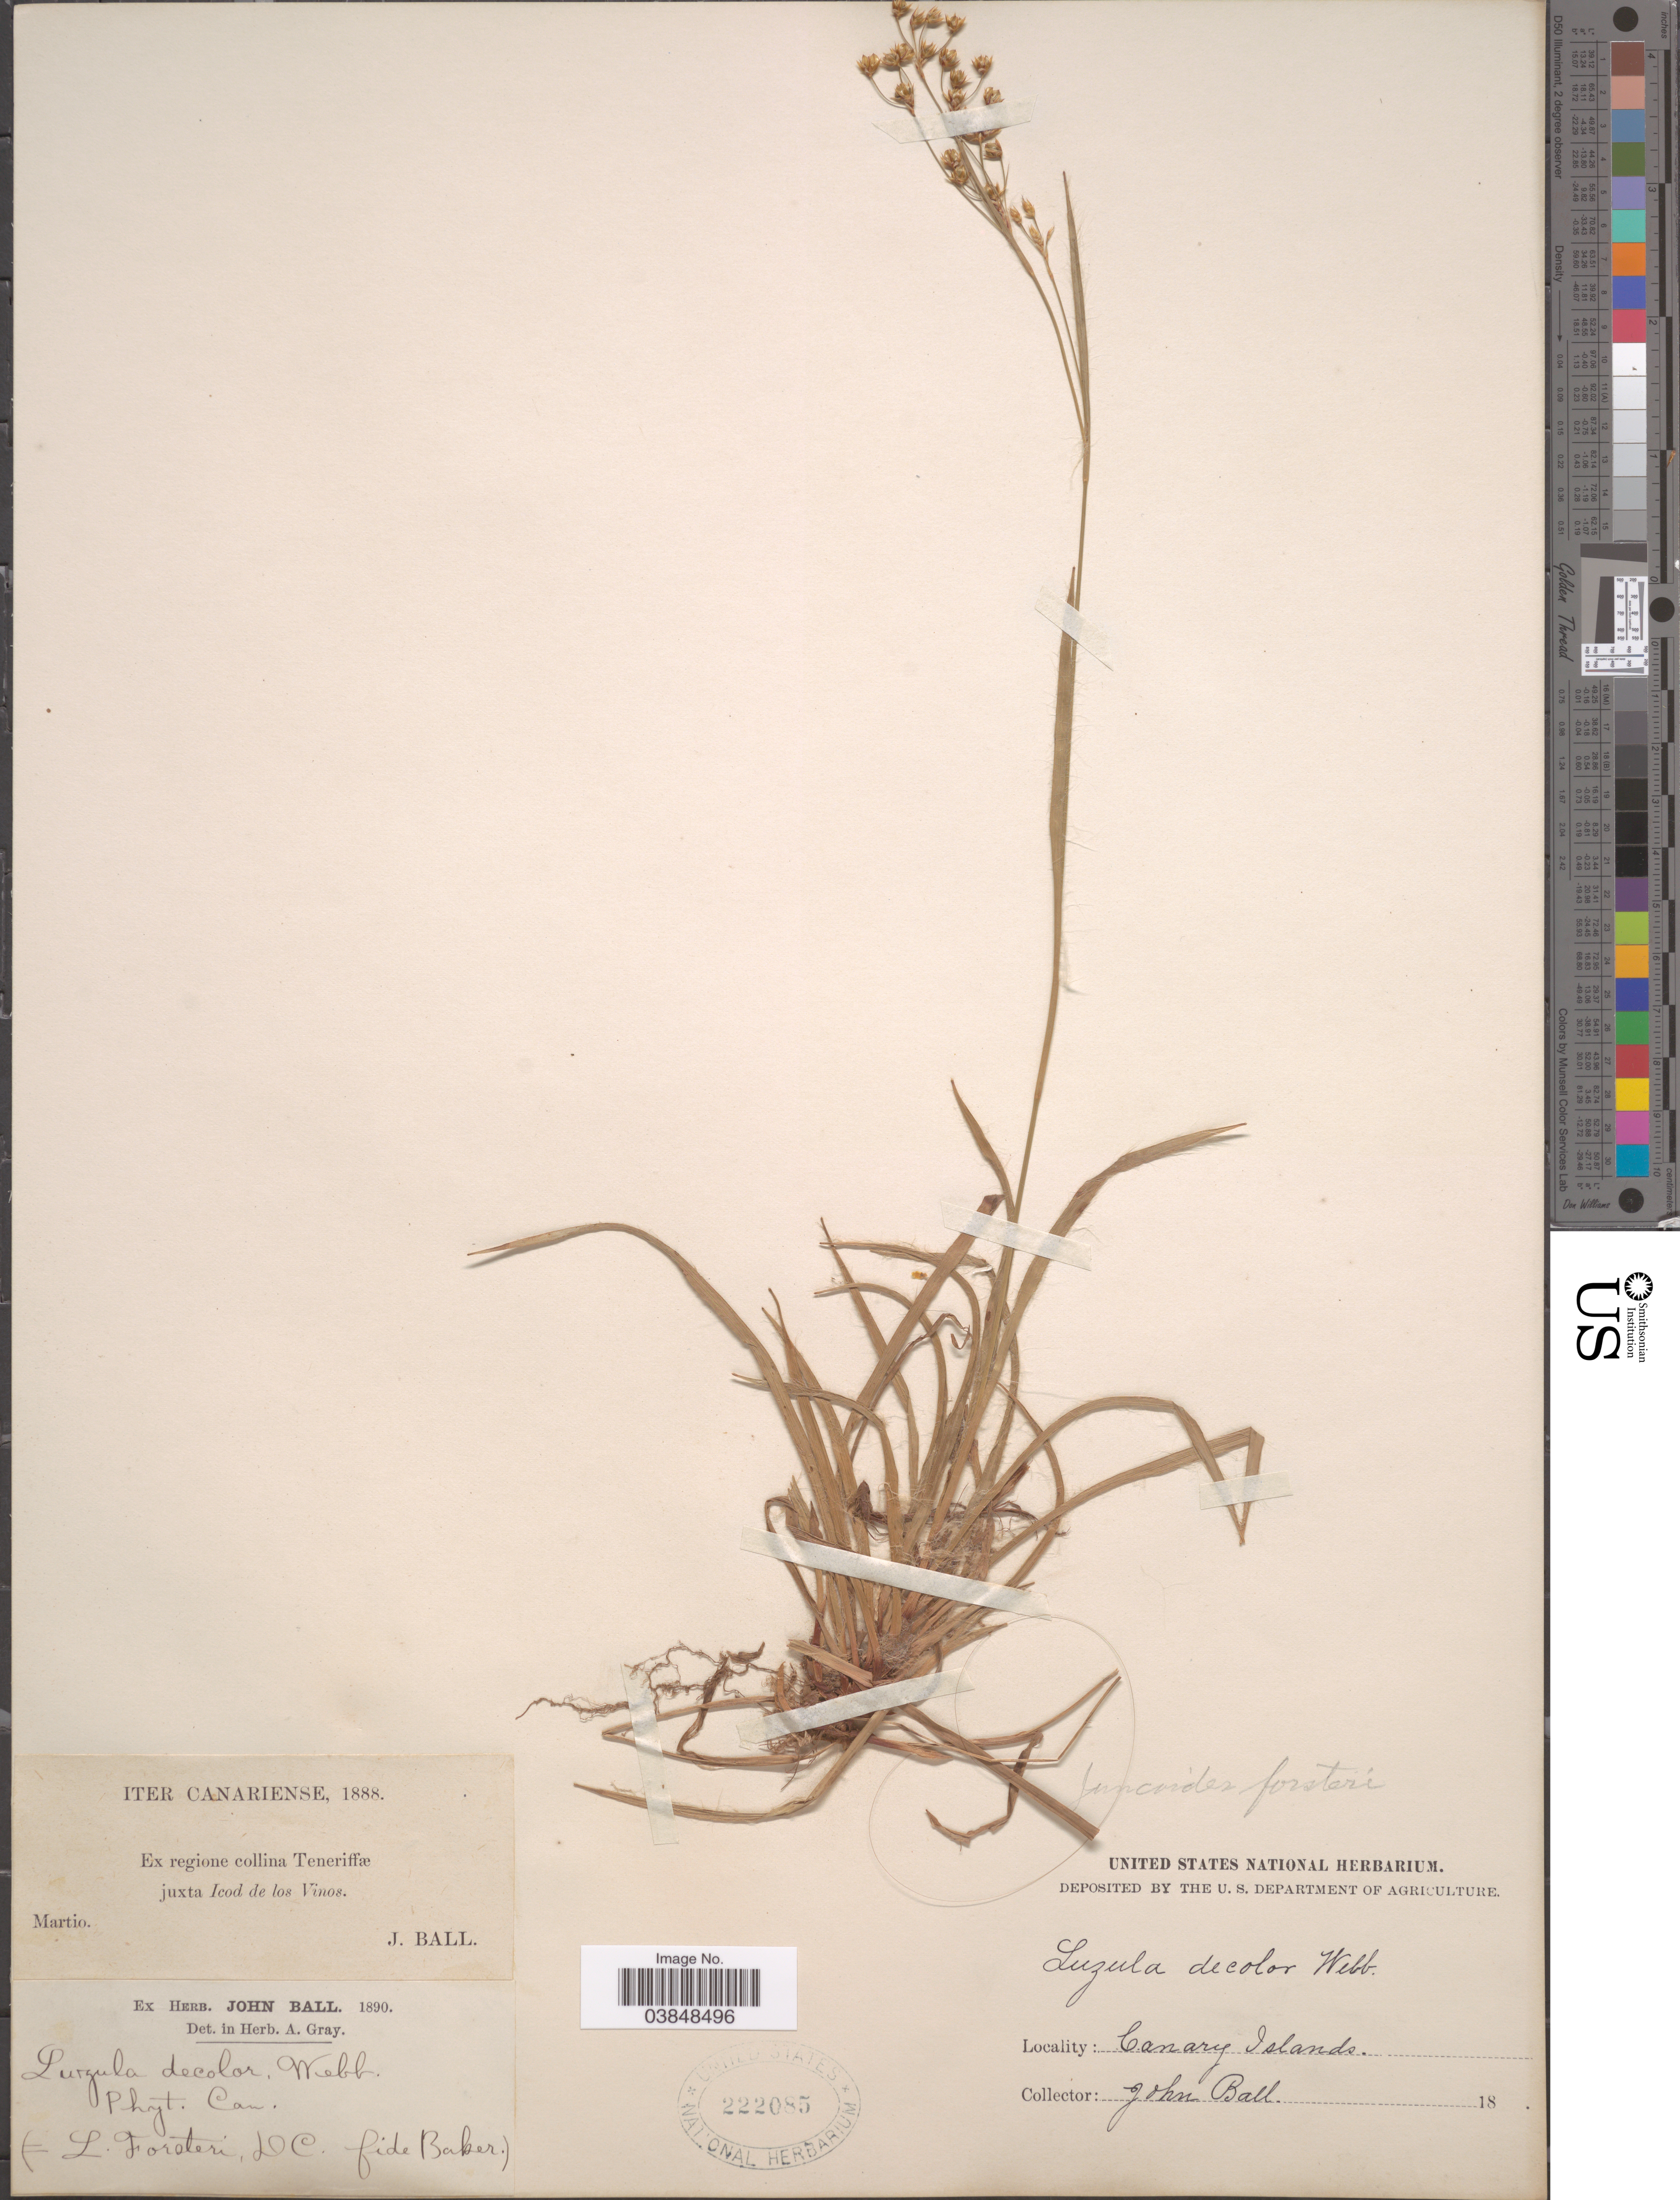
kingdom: Plantae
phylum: Tracheophyta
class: Liliopsida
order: Poales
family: Juncaceae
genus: Luzula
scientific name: Luzula decolor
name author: Webb & Berthel.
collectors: J. Ball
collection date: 1888-03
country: Spain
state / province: Canarias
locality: Iter Canariense. Ex regione collina Teneriffæ juxta Icod de los Vinos. Canary Islands.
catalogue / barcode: US 222085